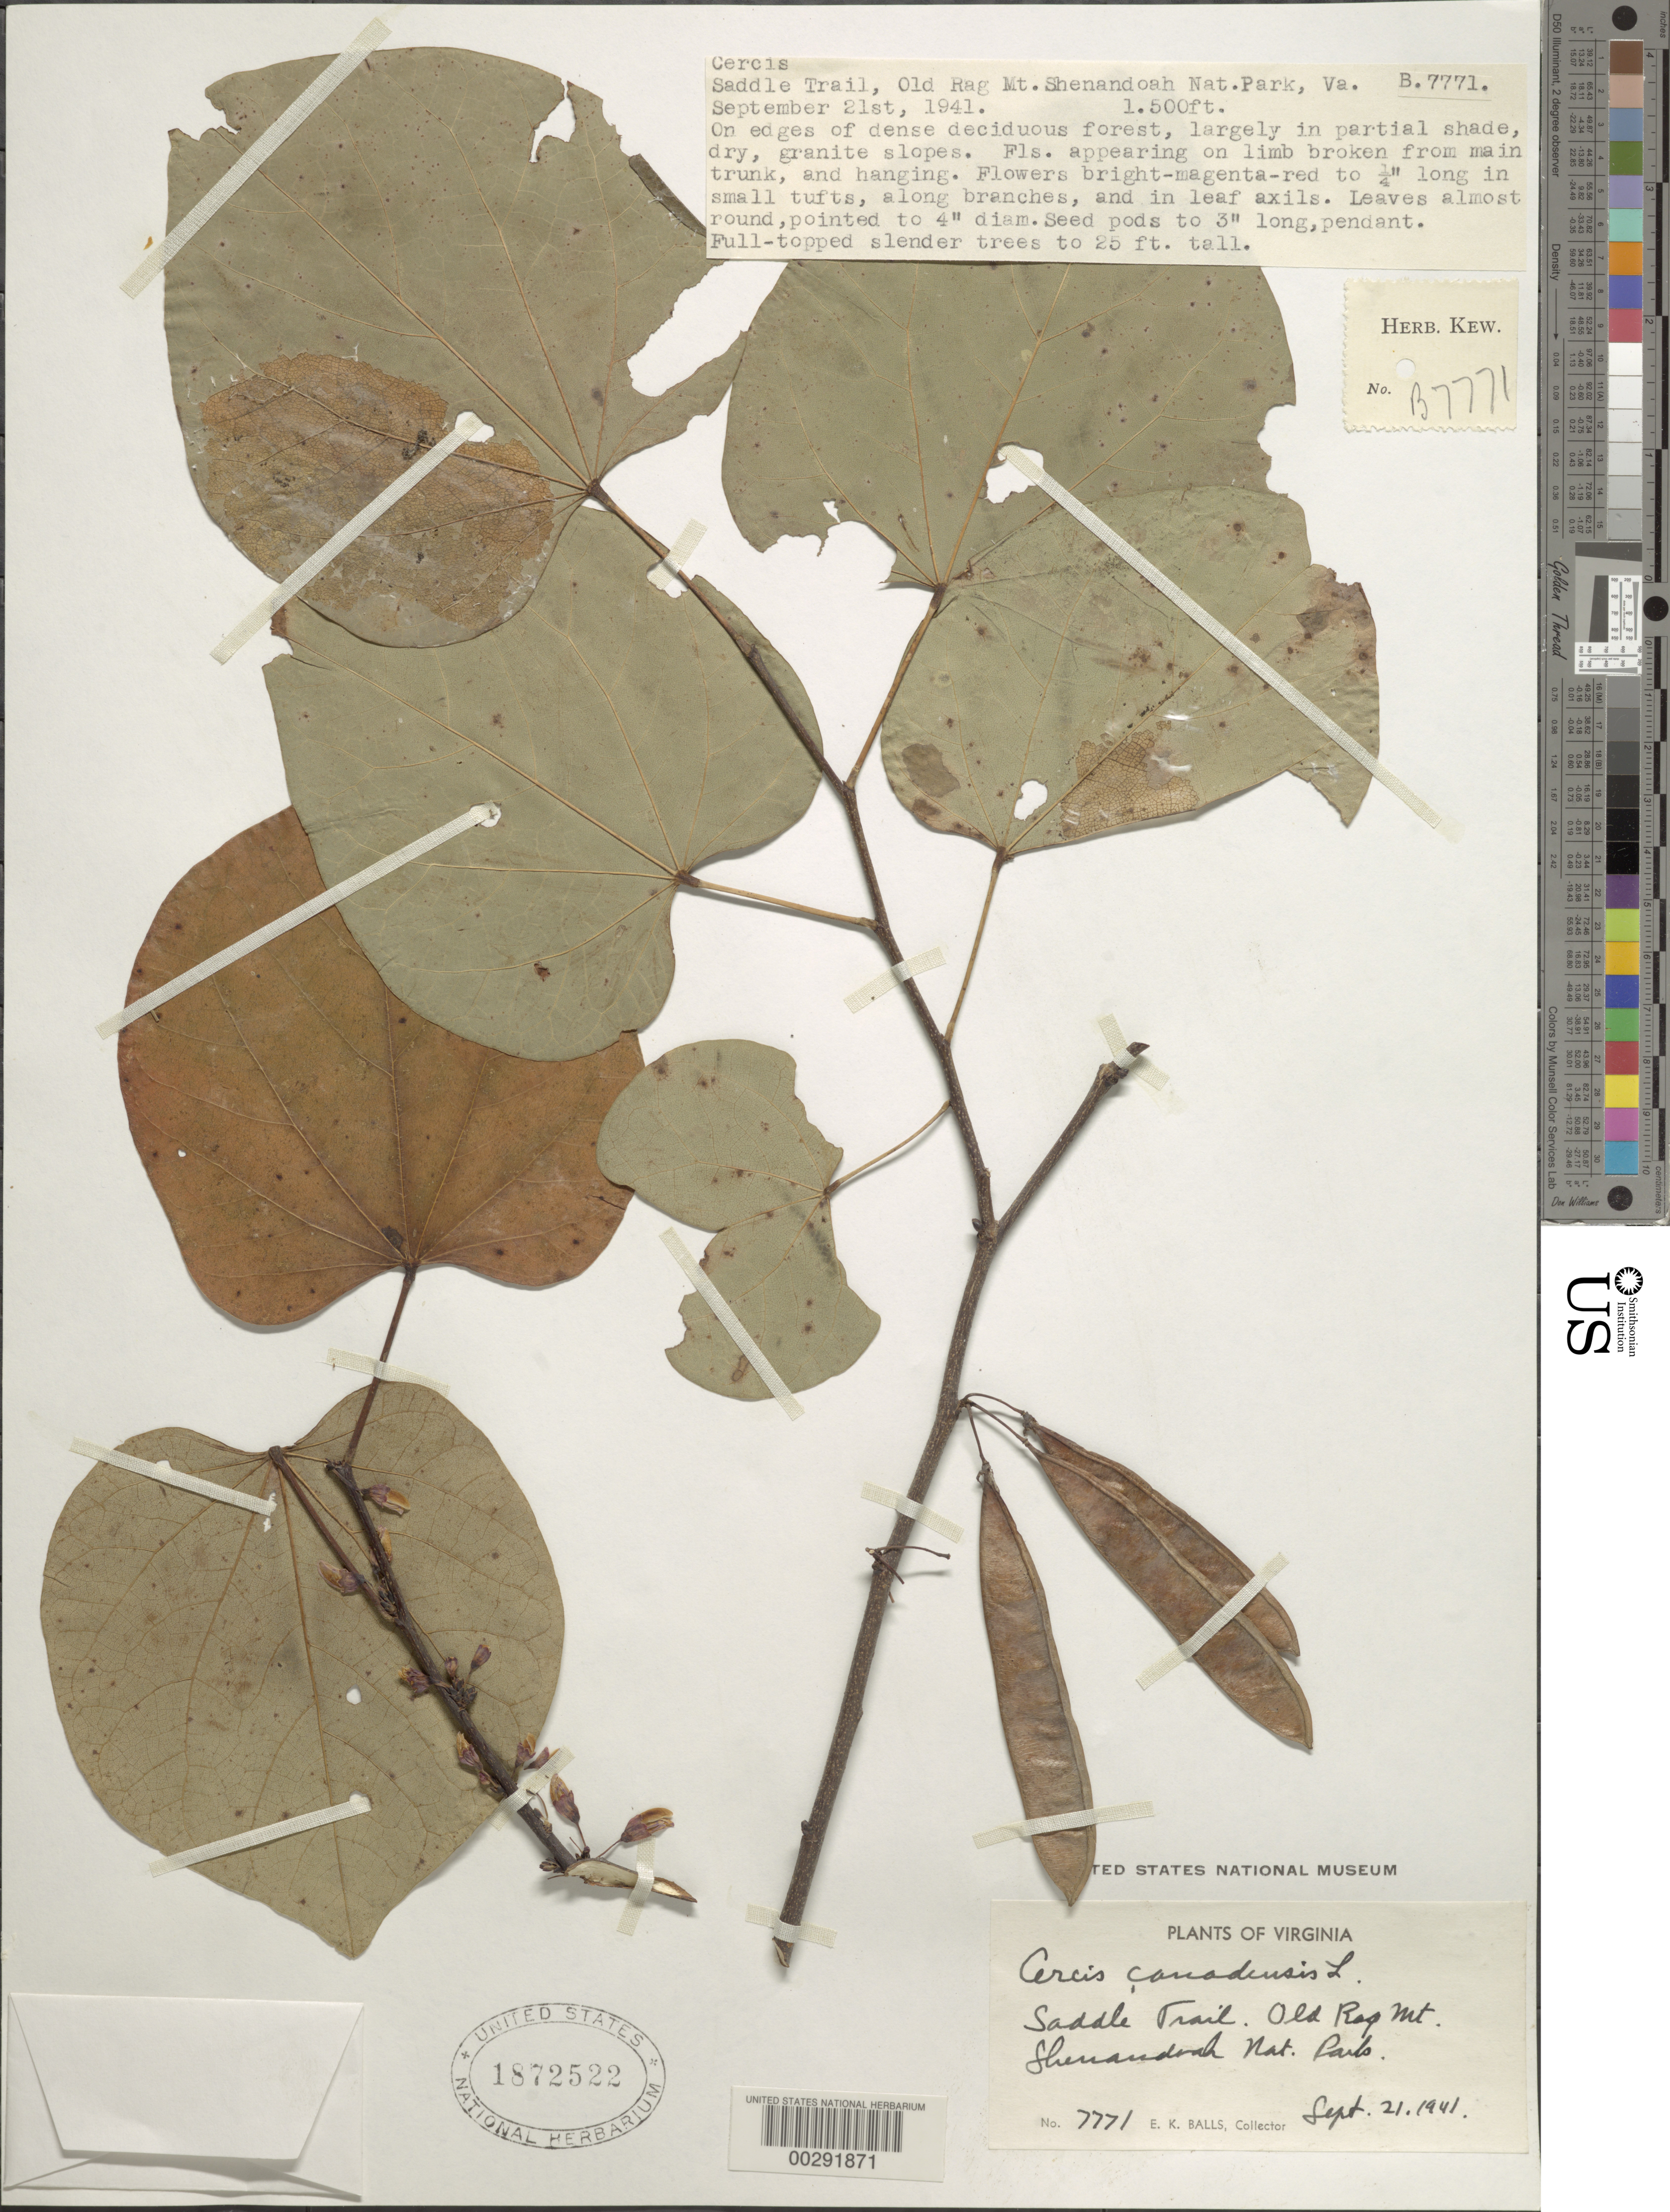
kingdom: Plantae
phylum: Tracheophyta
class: Magnoliopsida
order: Fabales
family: Fabaceae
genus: Cercis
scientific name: Cercis canadensis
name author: L.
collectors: E. K. Balls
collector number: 7771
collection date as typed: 21 Sep 1941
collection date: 1941-09-21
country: United States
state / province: Virginia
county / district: Madison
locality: Saddle Trail, Old Rag Mt., Shenanandoah Nat. Park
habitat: On edges of dense deciduous forest, largely in partial shade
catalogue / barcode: US 1872522